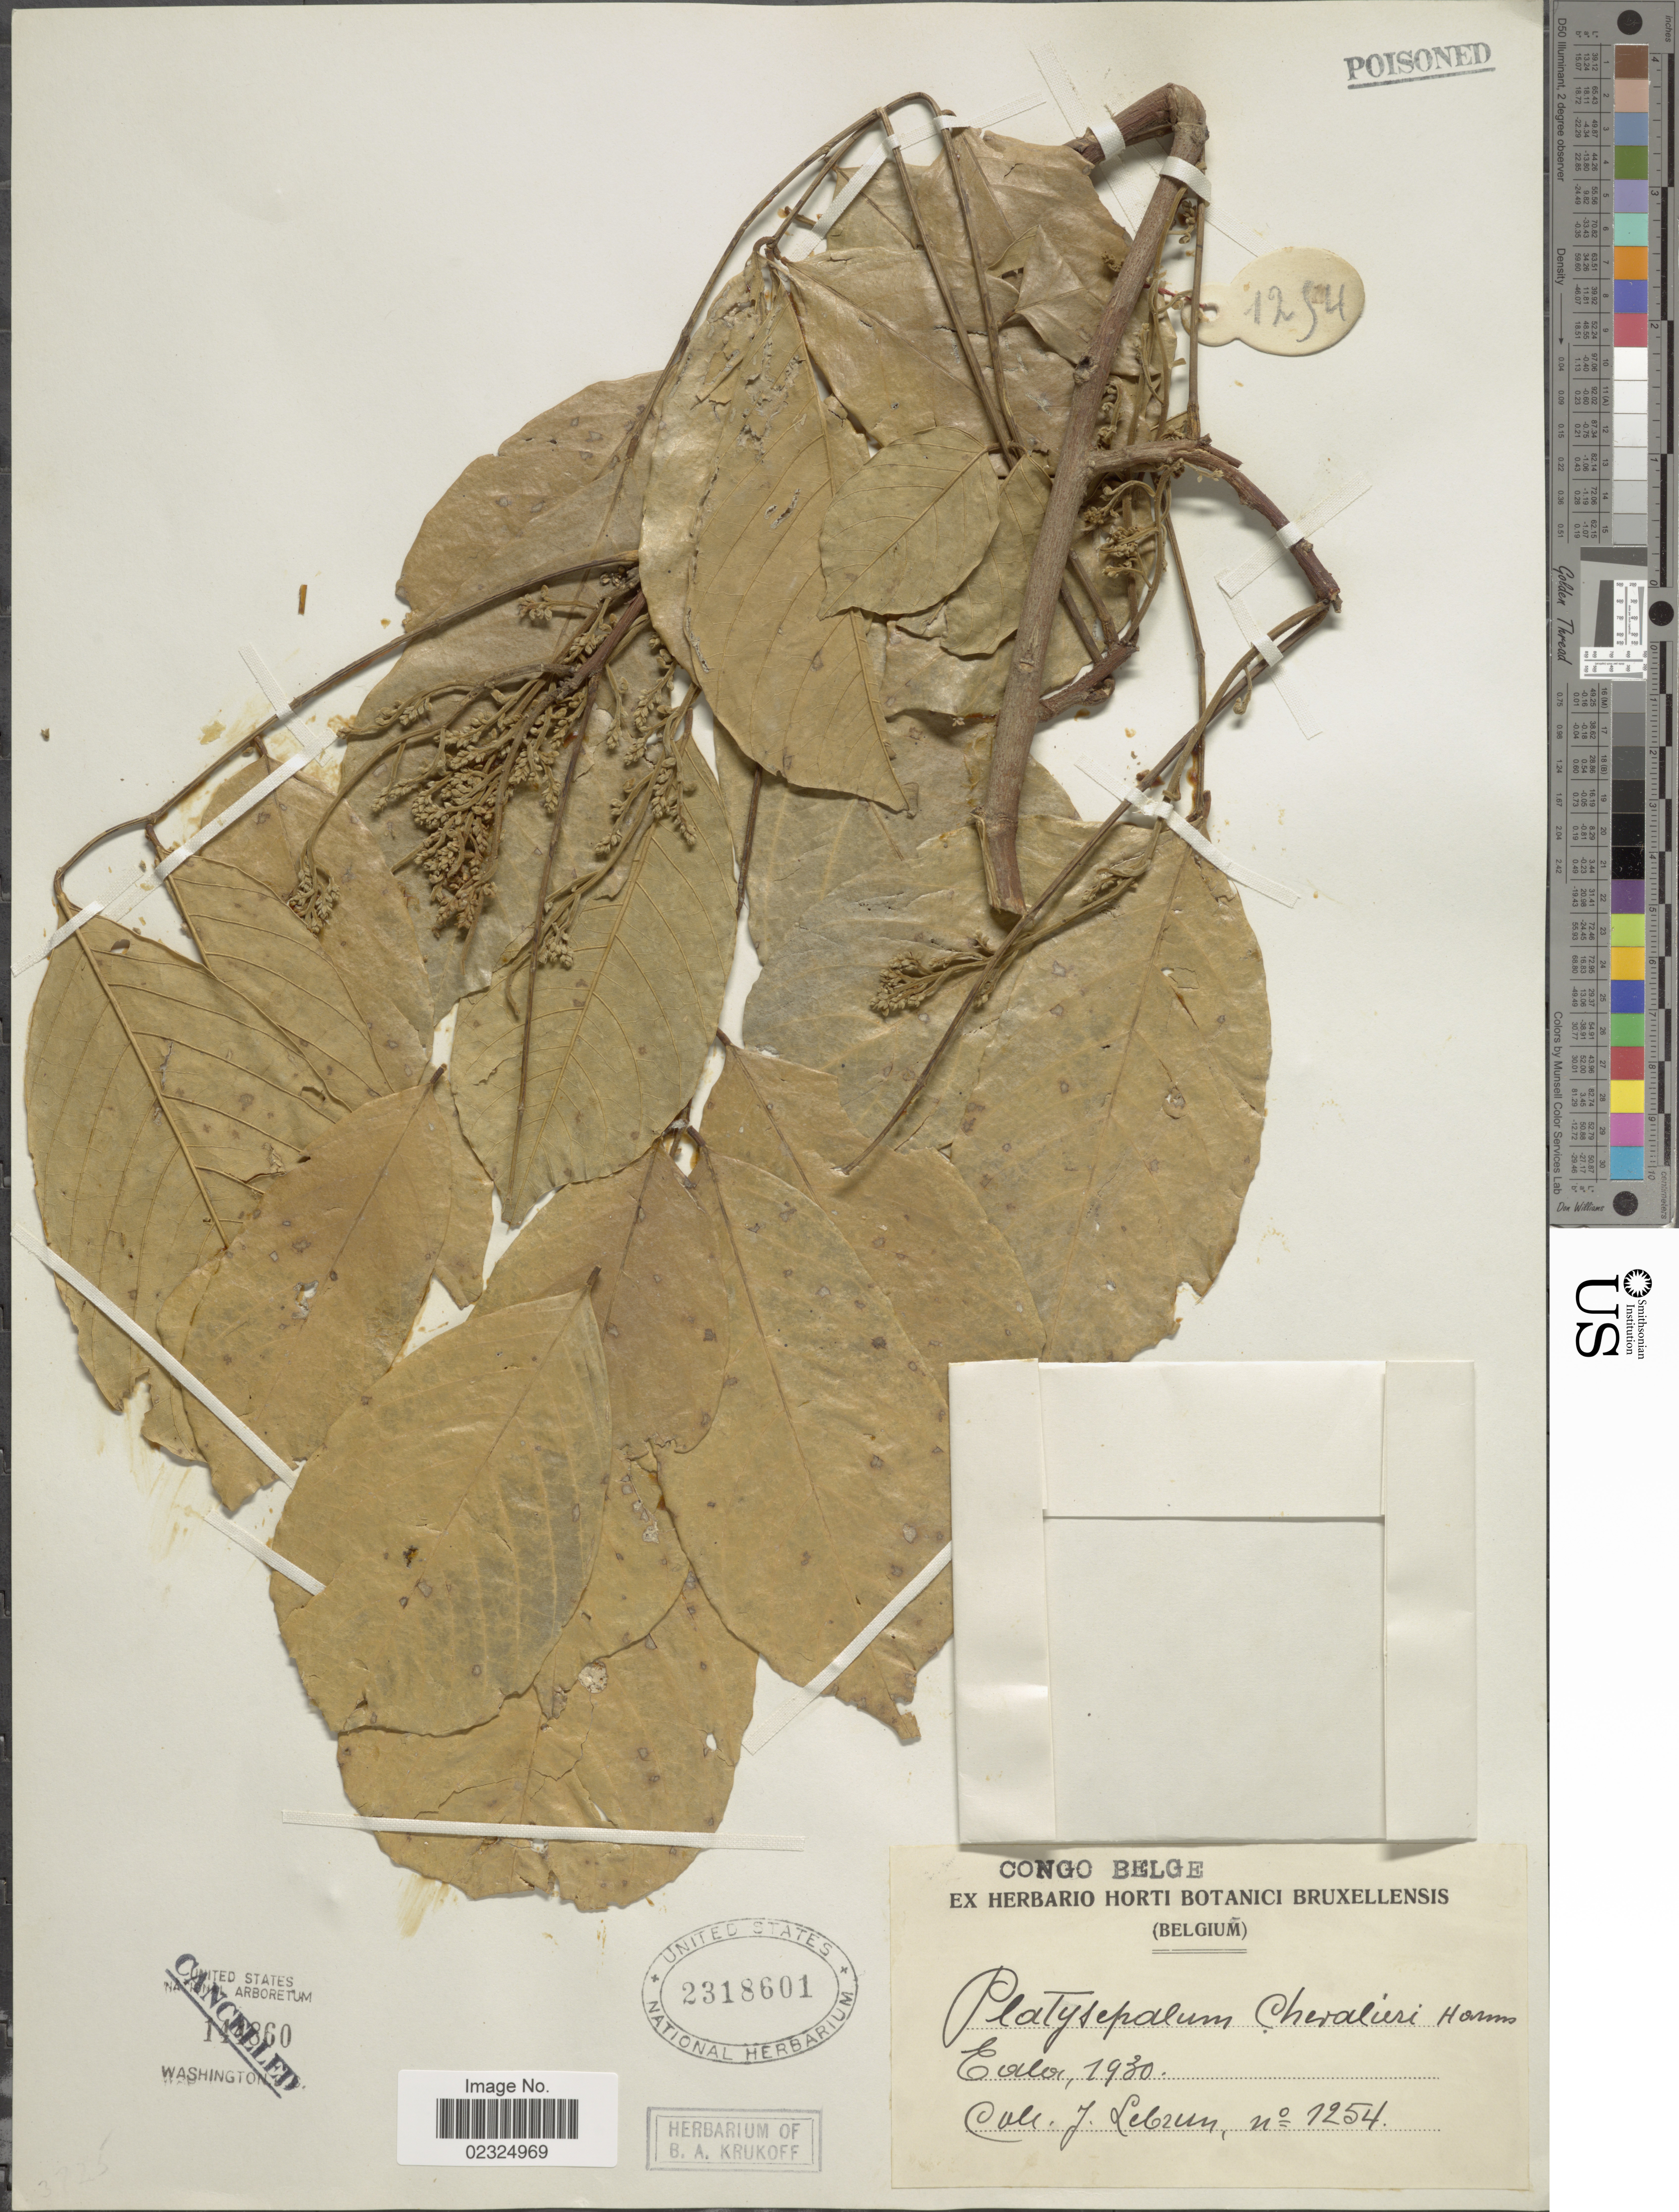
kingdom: Plantae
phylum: Tracheophyta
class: Magnoliopsida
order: Fabales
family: Fabaceae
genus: Platysepalum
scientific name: Platysepalum chevalieri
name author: Harms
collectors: J. A. Lebrun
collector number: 1254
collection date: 1930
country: Congo, Democratic Republic of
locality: Congo Belge, Eala.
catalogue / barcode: US 2318601